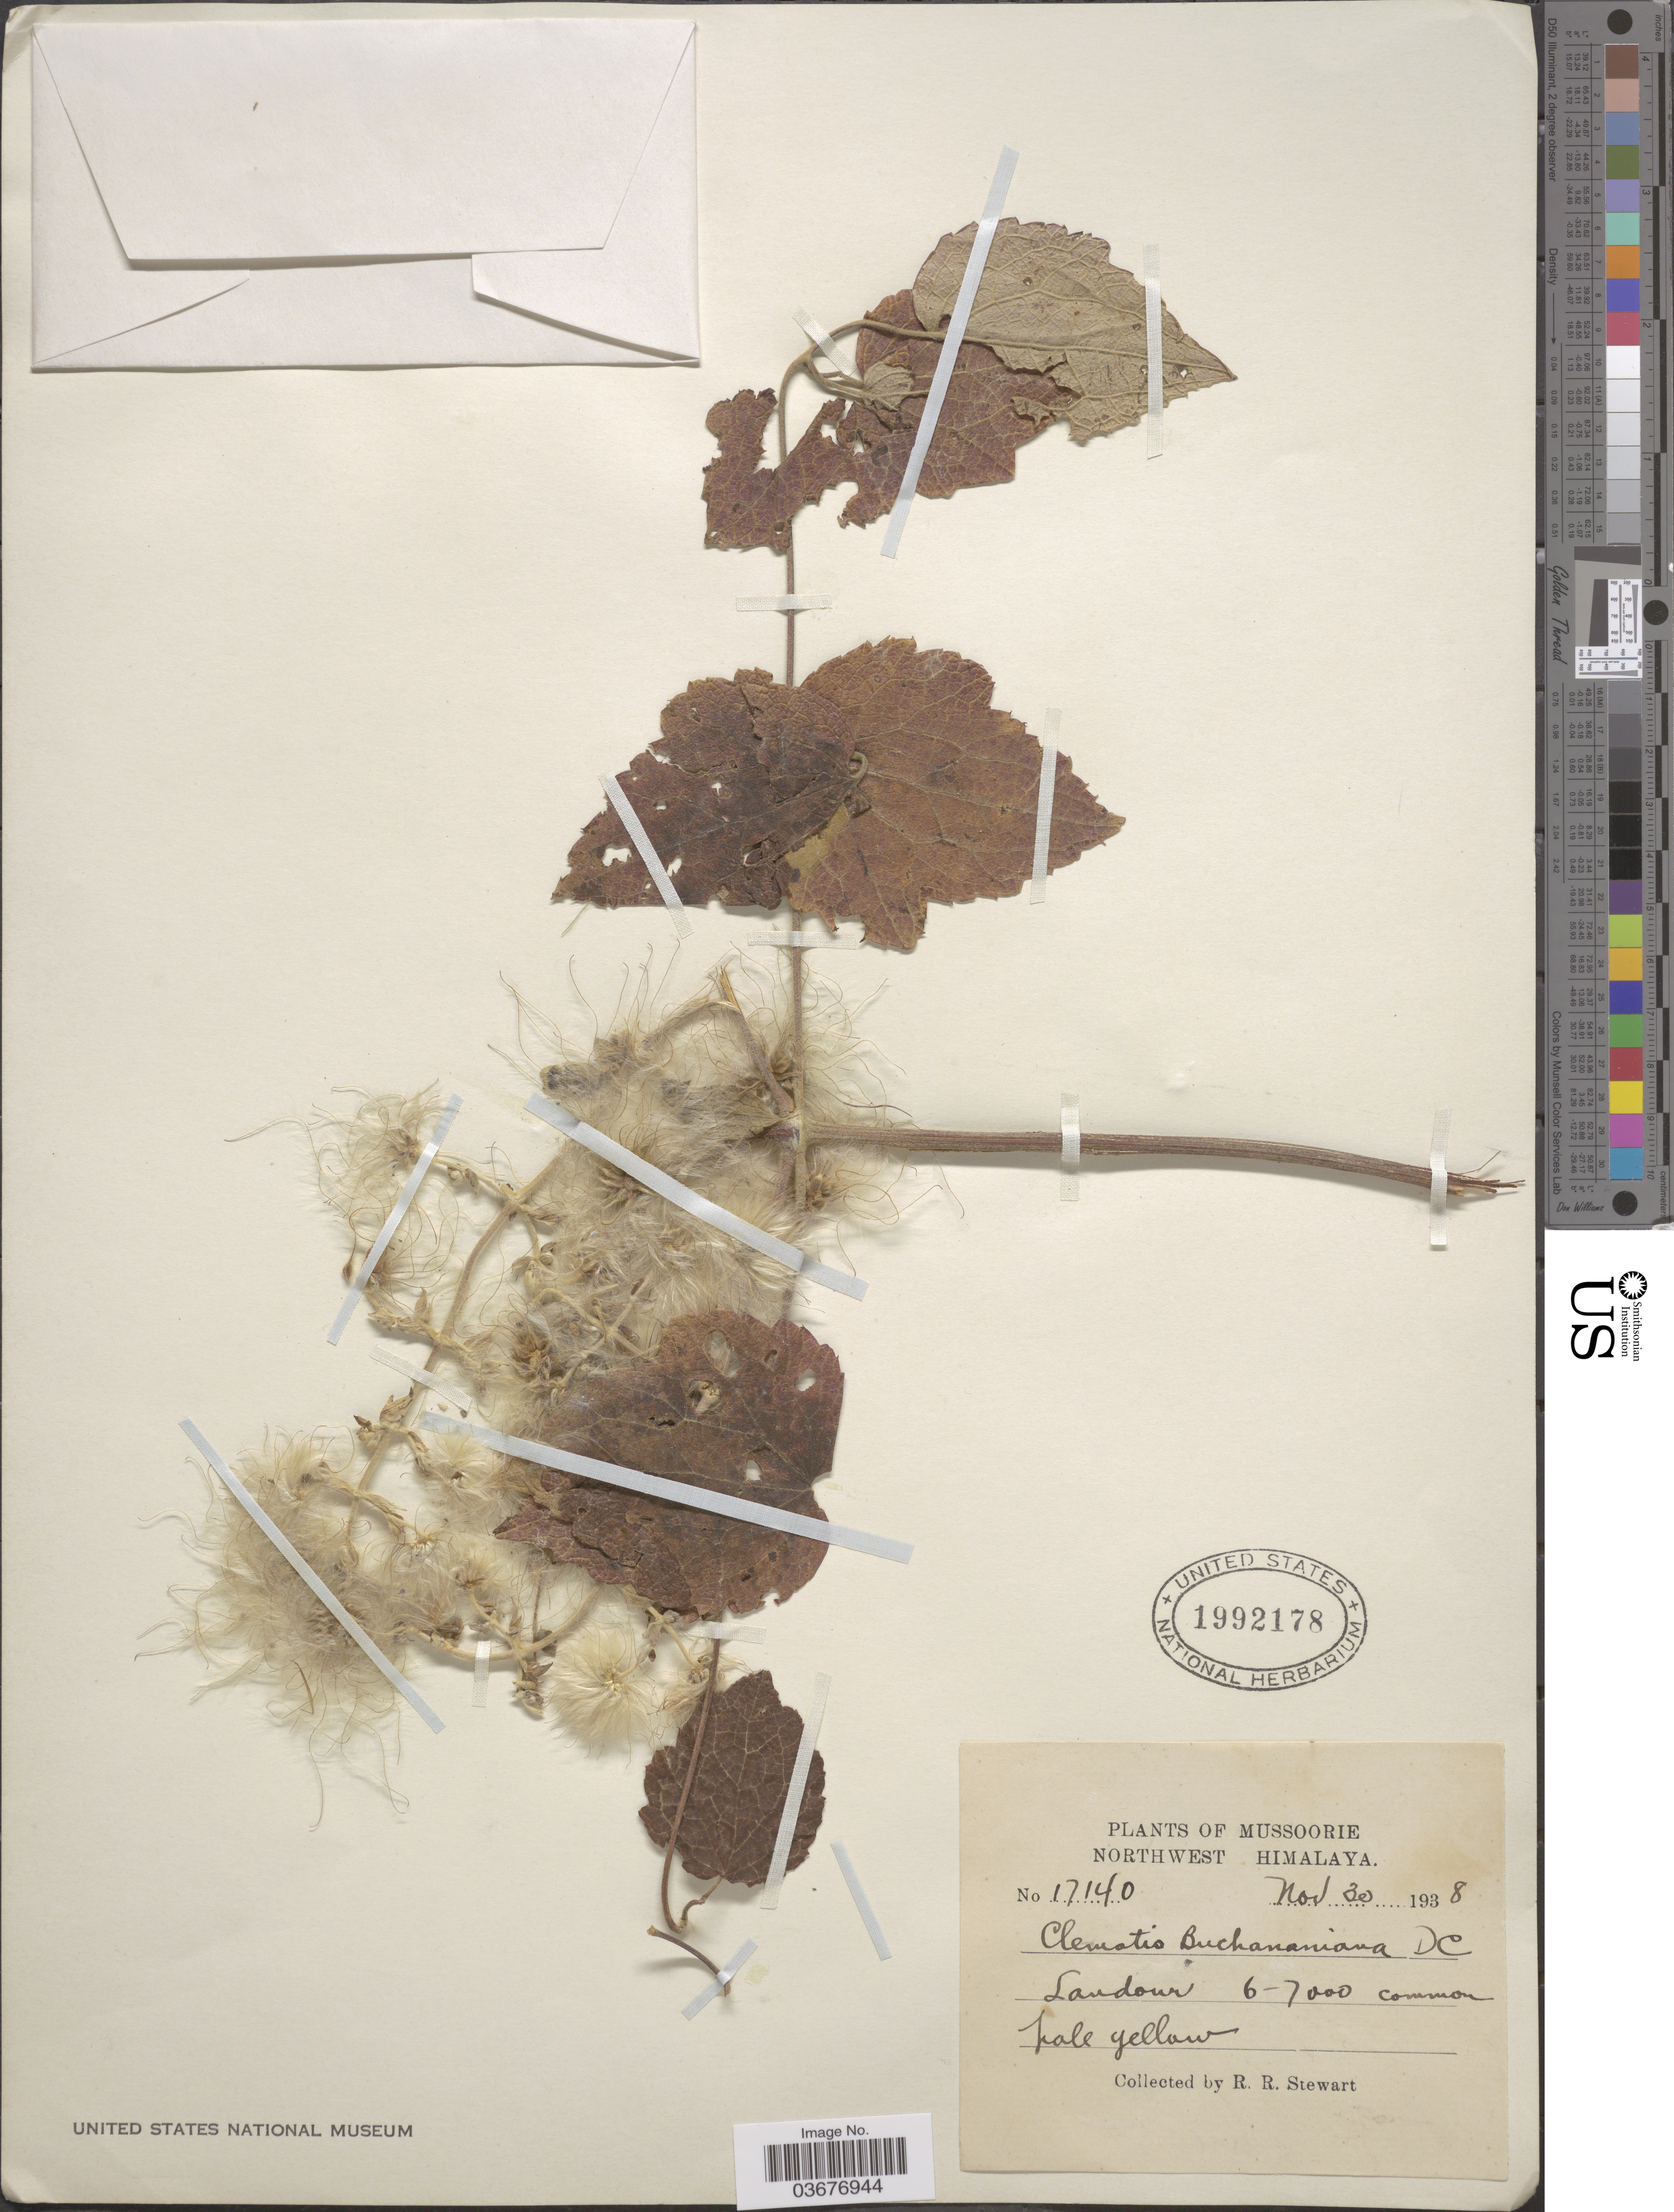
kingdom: Plantae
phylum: Tracheophyta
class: Magnoliopsida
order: Ranunculales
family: Ranunculaceae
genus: Clematis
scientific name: Clematis buchananiana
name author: DC.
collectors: R. Stewart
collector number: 17140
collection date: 1938-11-30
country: India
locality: Mussoorie. Northwest Himalaya. Landour.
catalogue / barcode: US 1992178